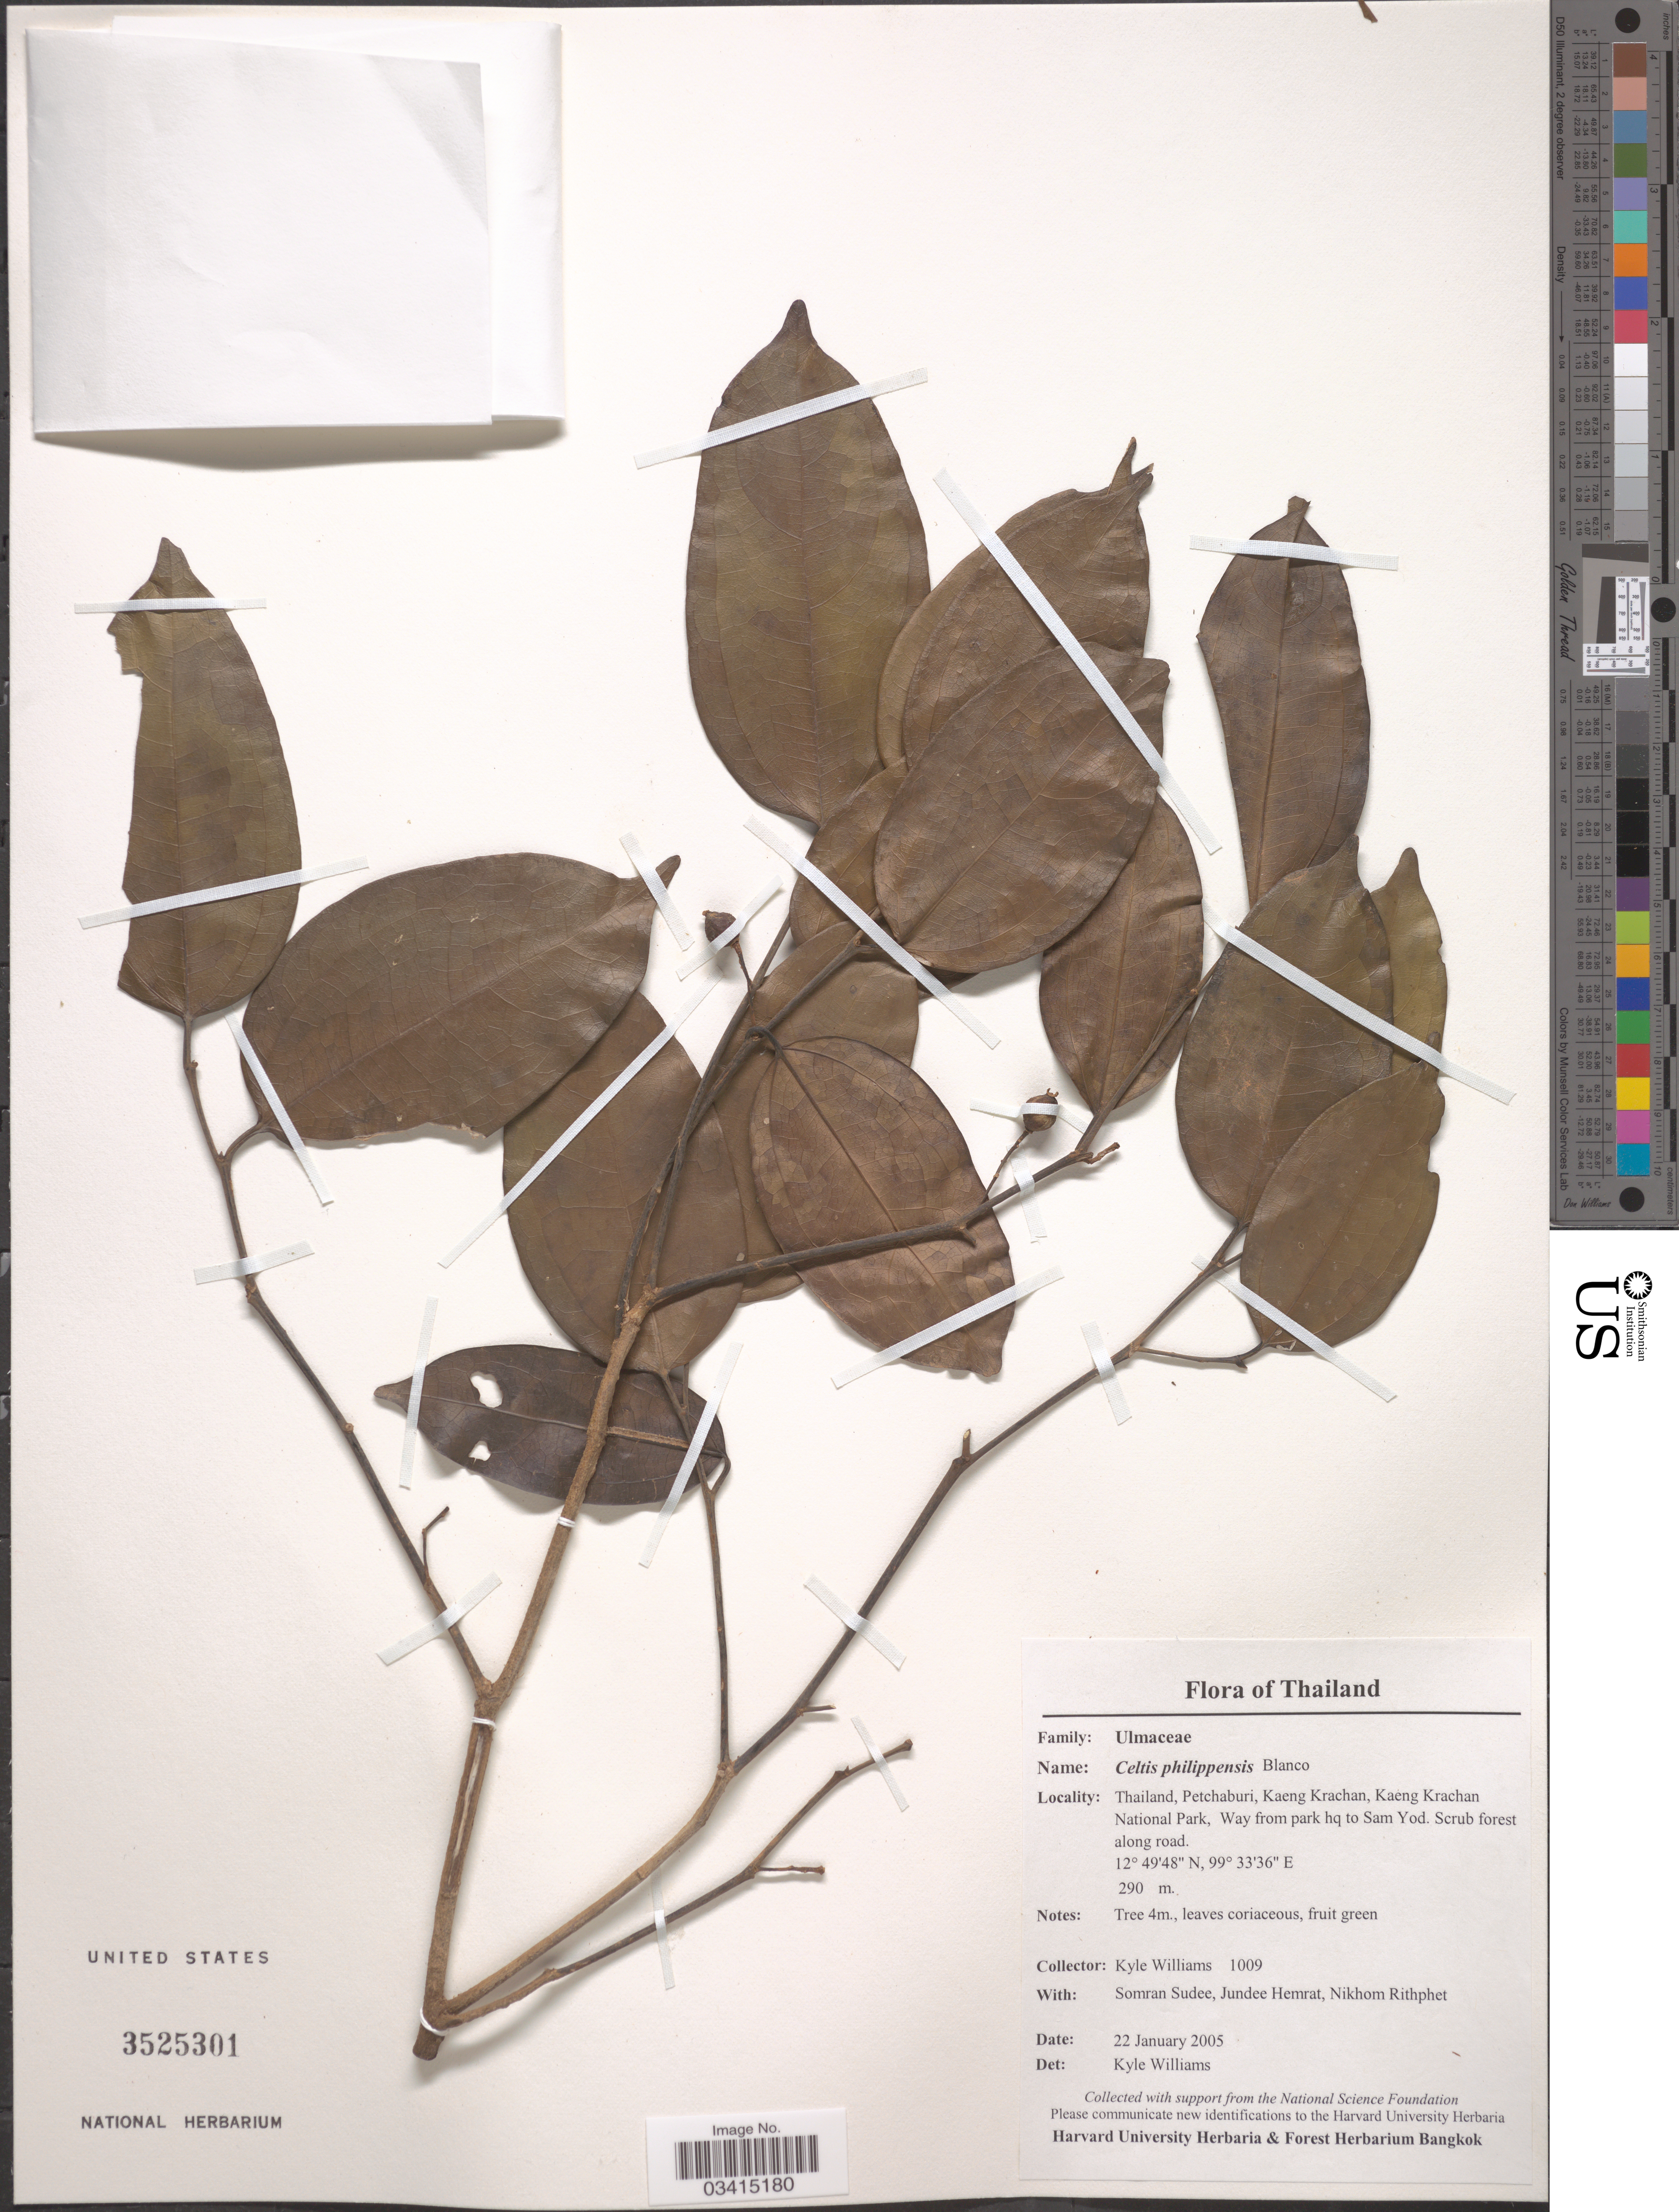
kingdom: Plantae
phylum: Tracheophyta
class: Magnoliopsida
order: Rosales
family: Cannabaceae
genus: Celtis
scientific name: Celtis philippensis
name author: Blanco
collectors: K. J. Williams, S. Sudee, J. Hemrat & N. Rithphet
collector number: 1009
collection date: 2005-01-22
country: Thailand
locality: Petchaburi, Kaeng Krachan, Kaeng Krachan National Park, Way from park hq to Sam Yod.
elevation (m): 290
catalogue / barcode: US 3525301